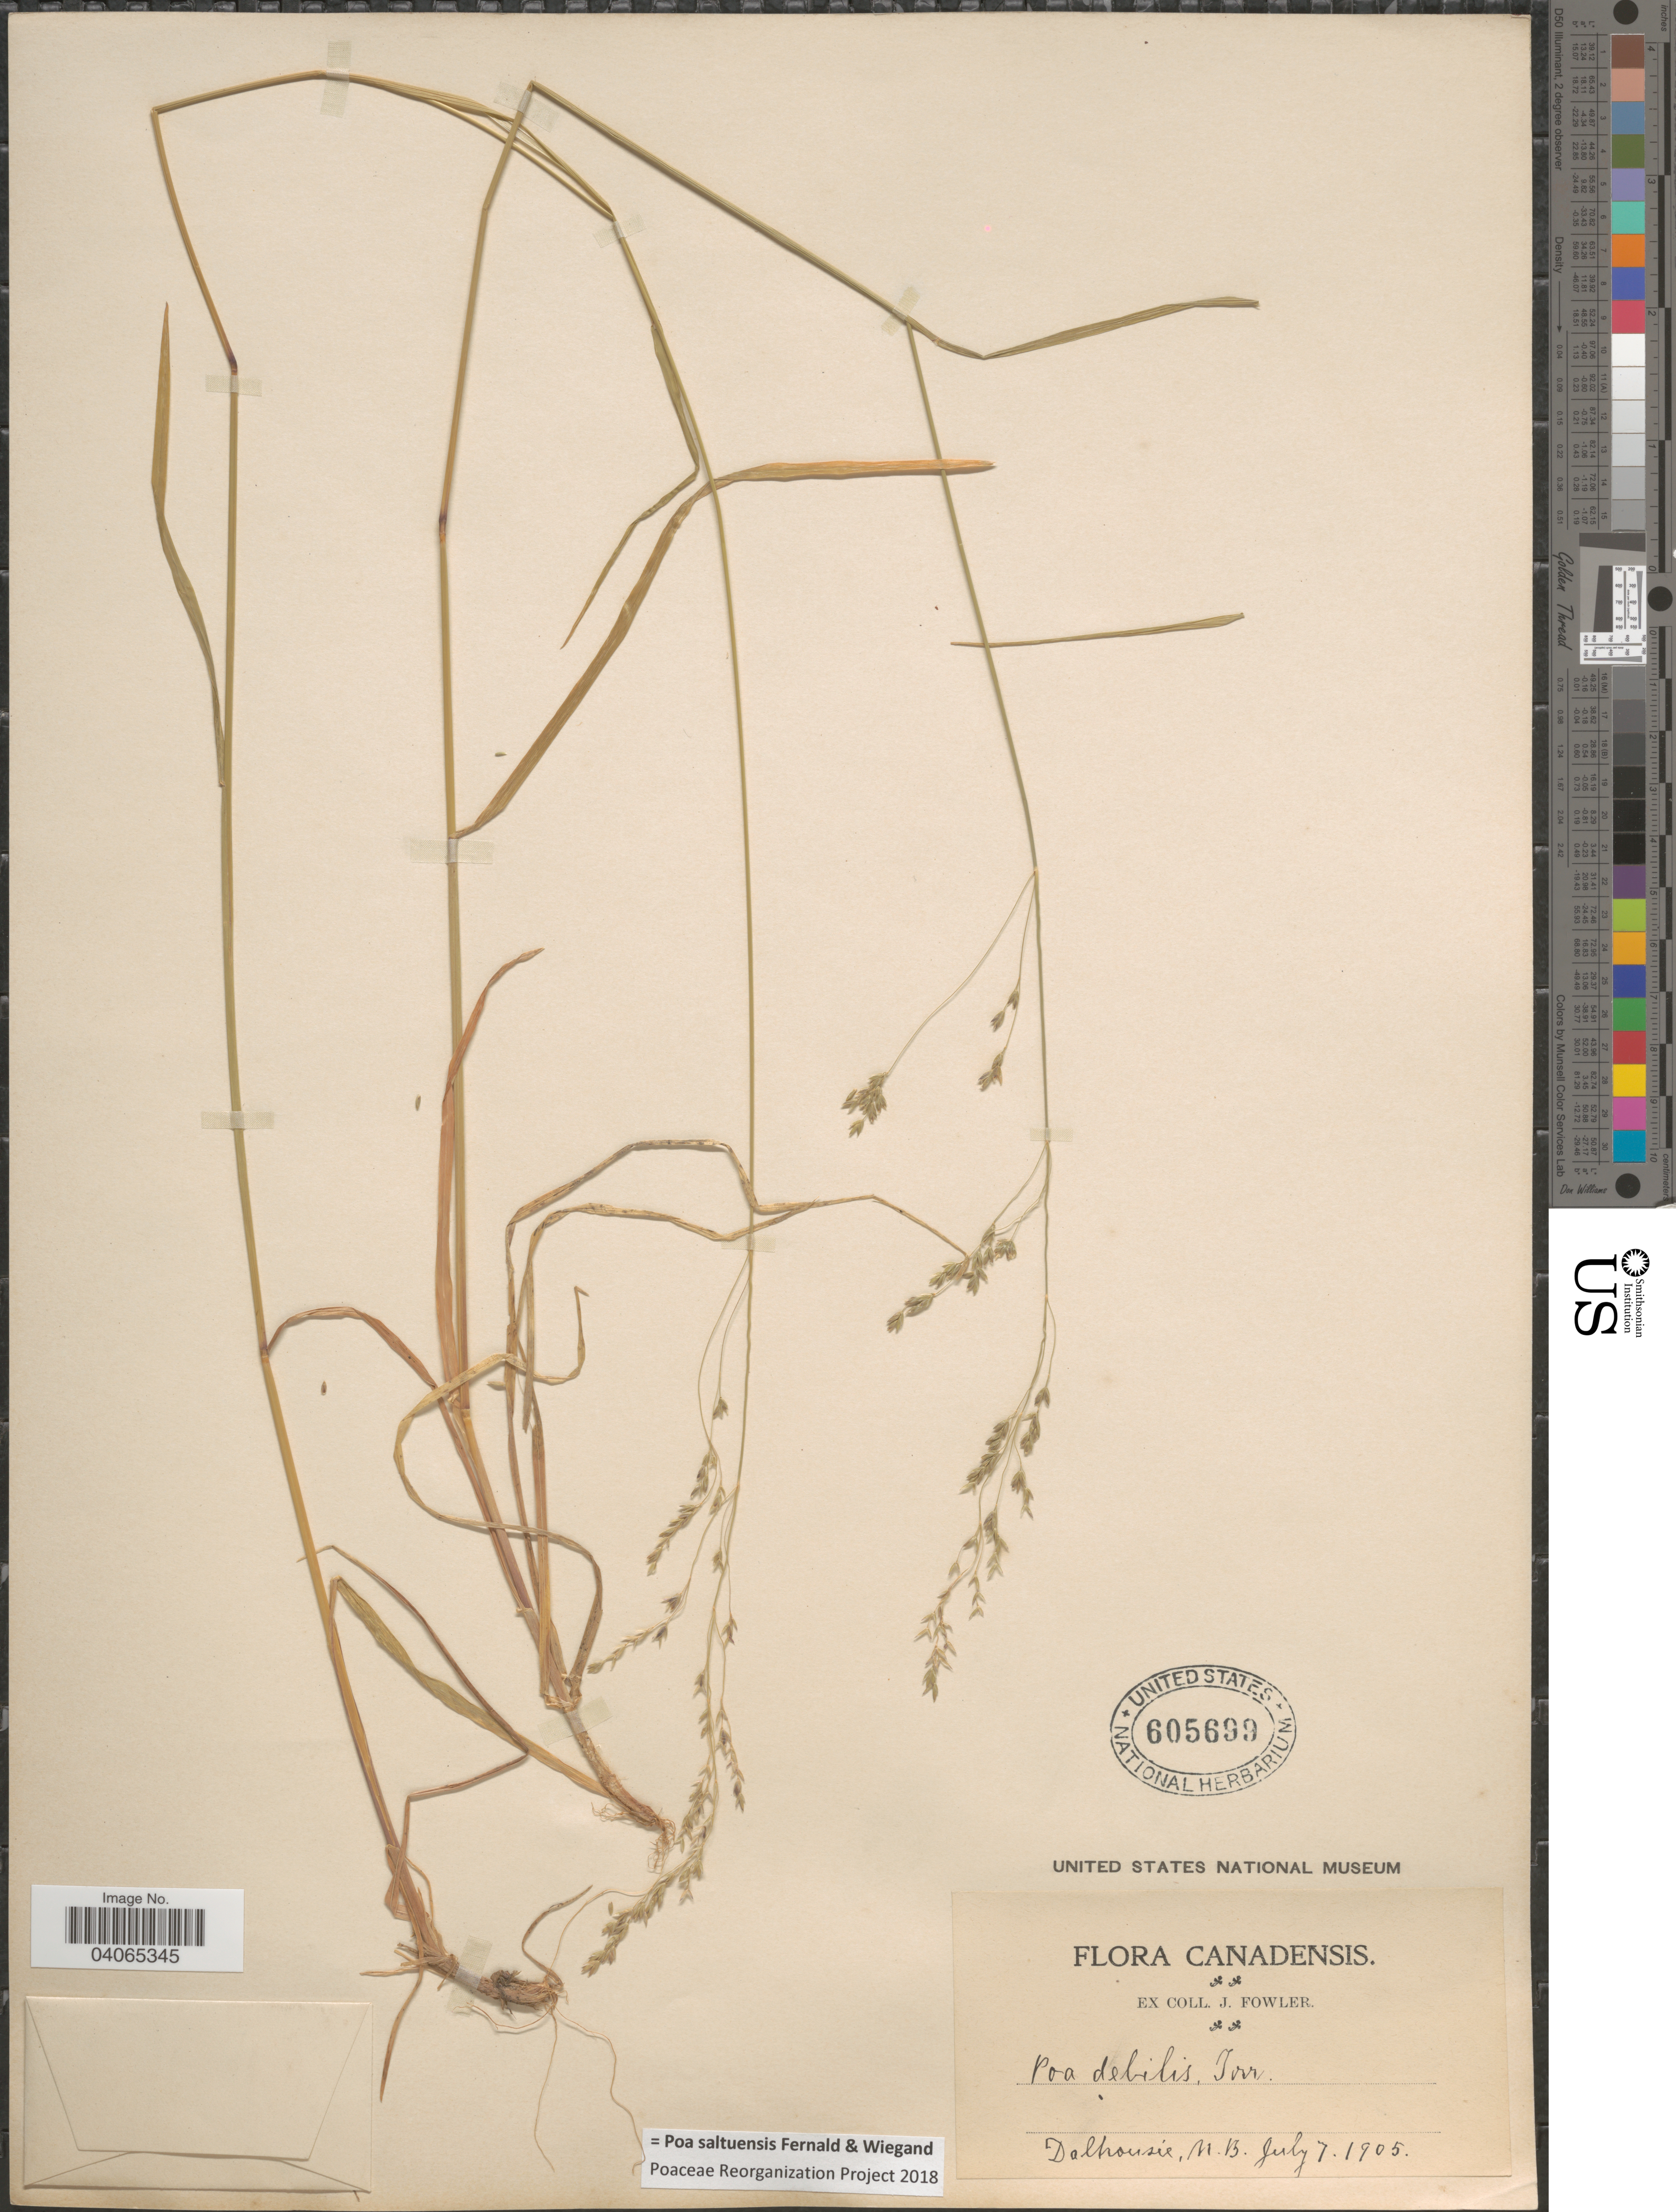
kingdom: Plantae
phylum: Tracheophyta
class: Liliopsida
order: Poales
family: Poaceae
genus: Poa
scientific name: Poa saltuensis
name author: Fernald & Wiegand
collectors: J. Fowler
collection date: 1905-07-07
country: Canada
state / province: New Brunswick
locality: Dalhousie.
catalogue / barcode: US 605699